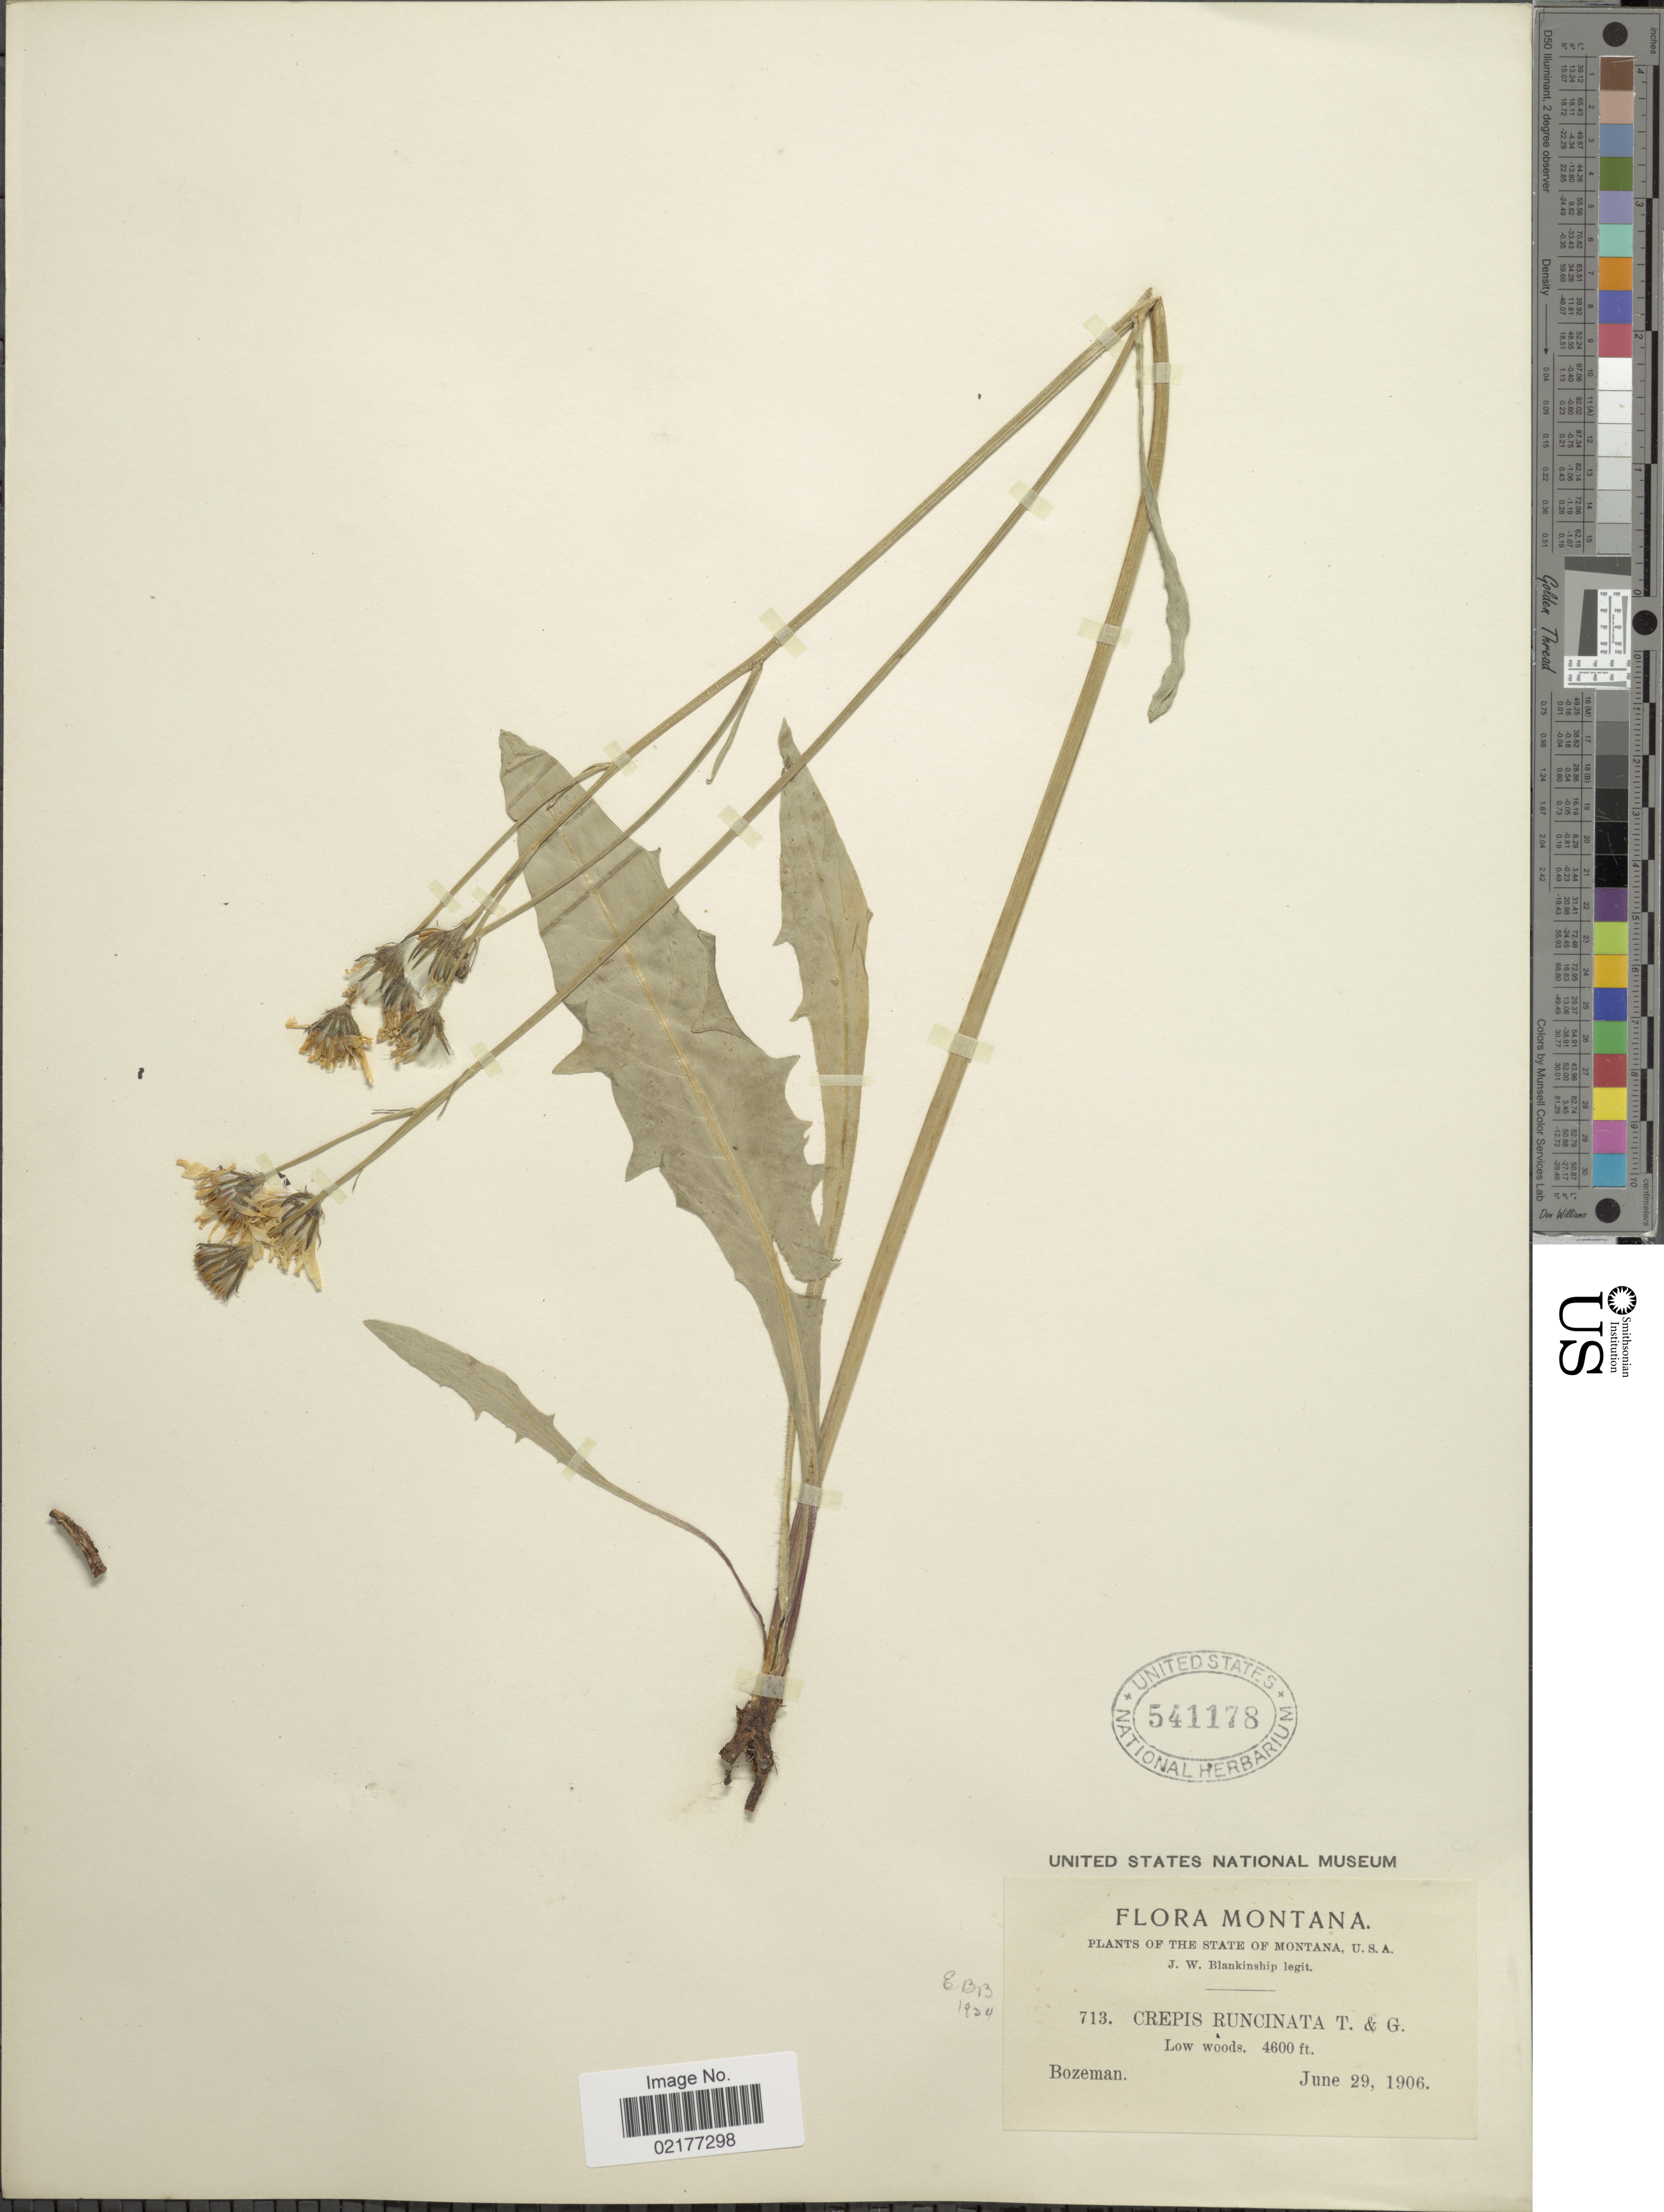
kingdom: Plantae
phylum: Tracheophyta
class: Magnoliopsida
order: Asterales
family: Asteraceae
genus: Crepis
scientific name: Crepis runcinata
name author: Torr. & A. Gray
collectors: J. W. Blankinship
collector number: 713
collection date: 1906-06-29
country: United States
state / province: Montana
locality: The State of Montana, Low woods, Bozeman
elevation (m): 1402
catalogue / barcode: US 541178